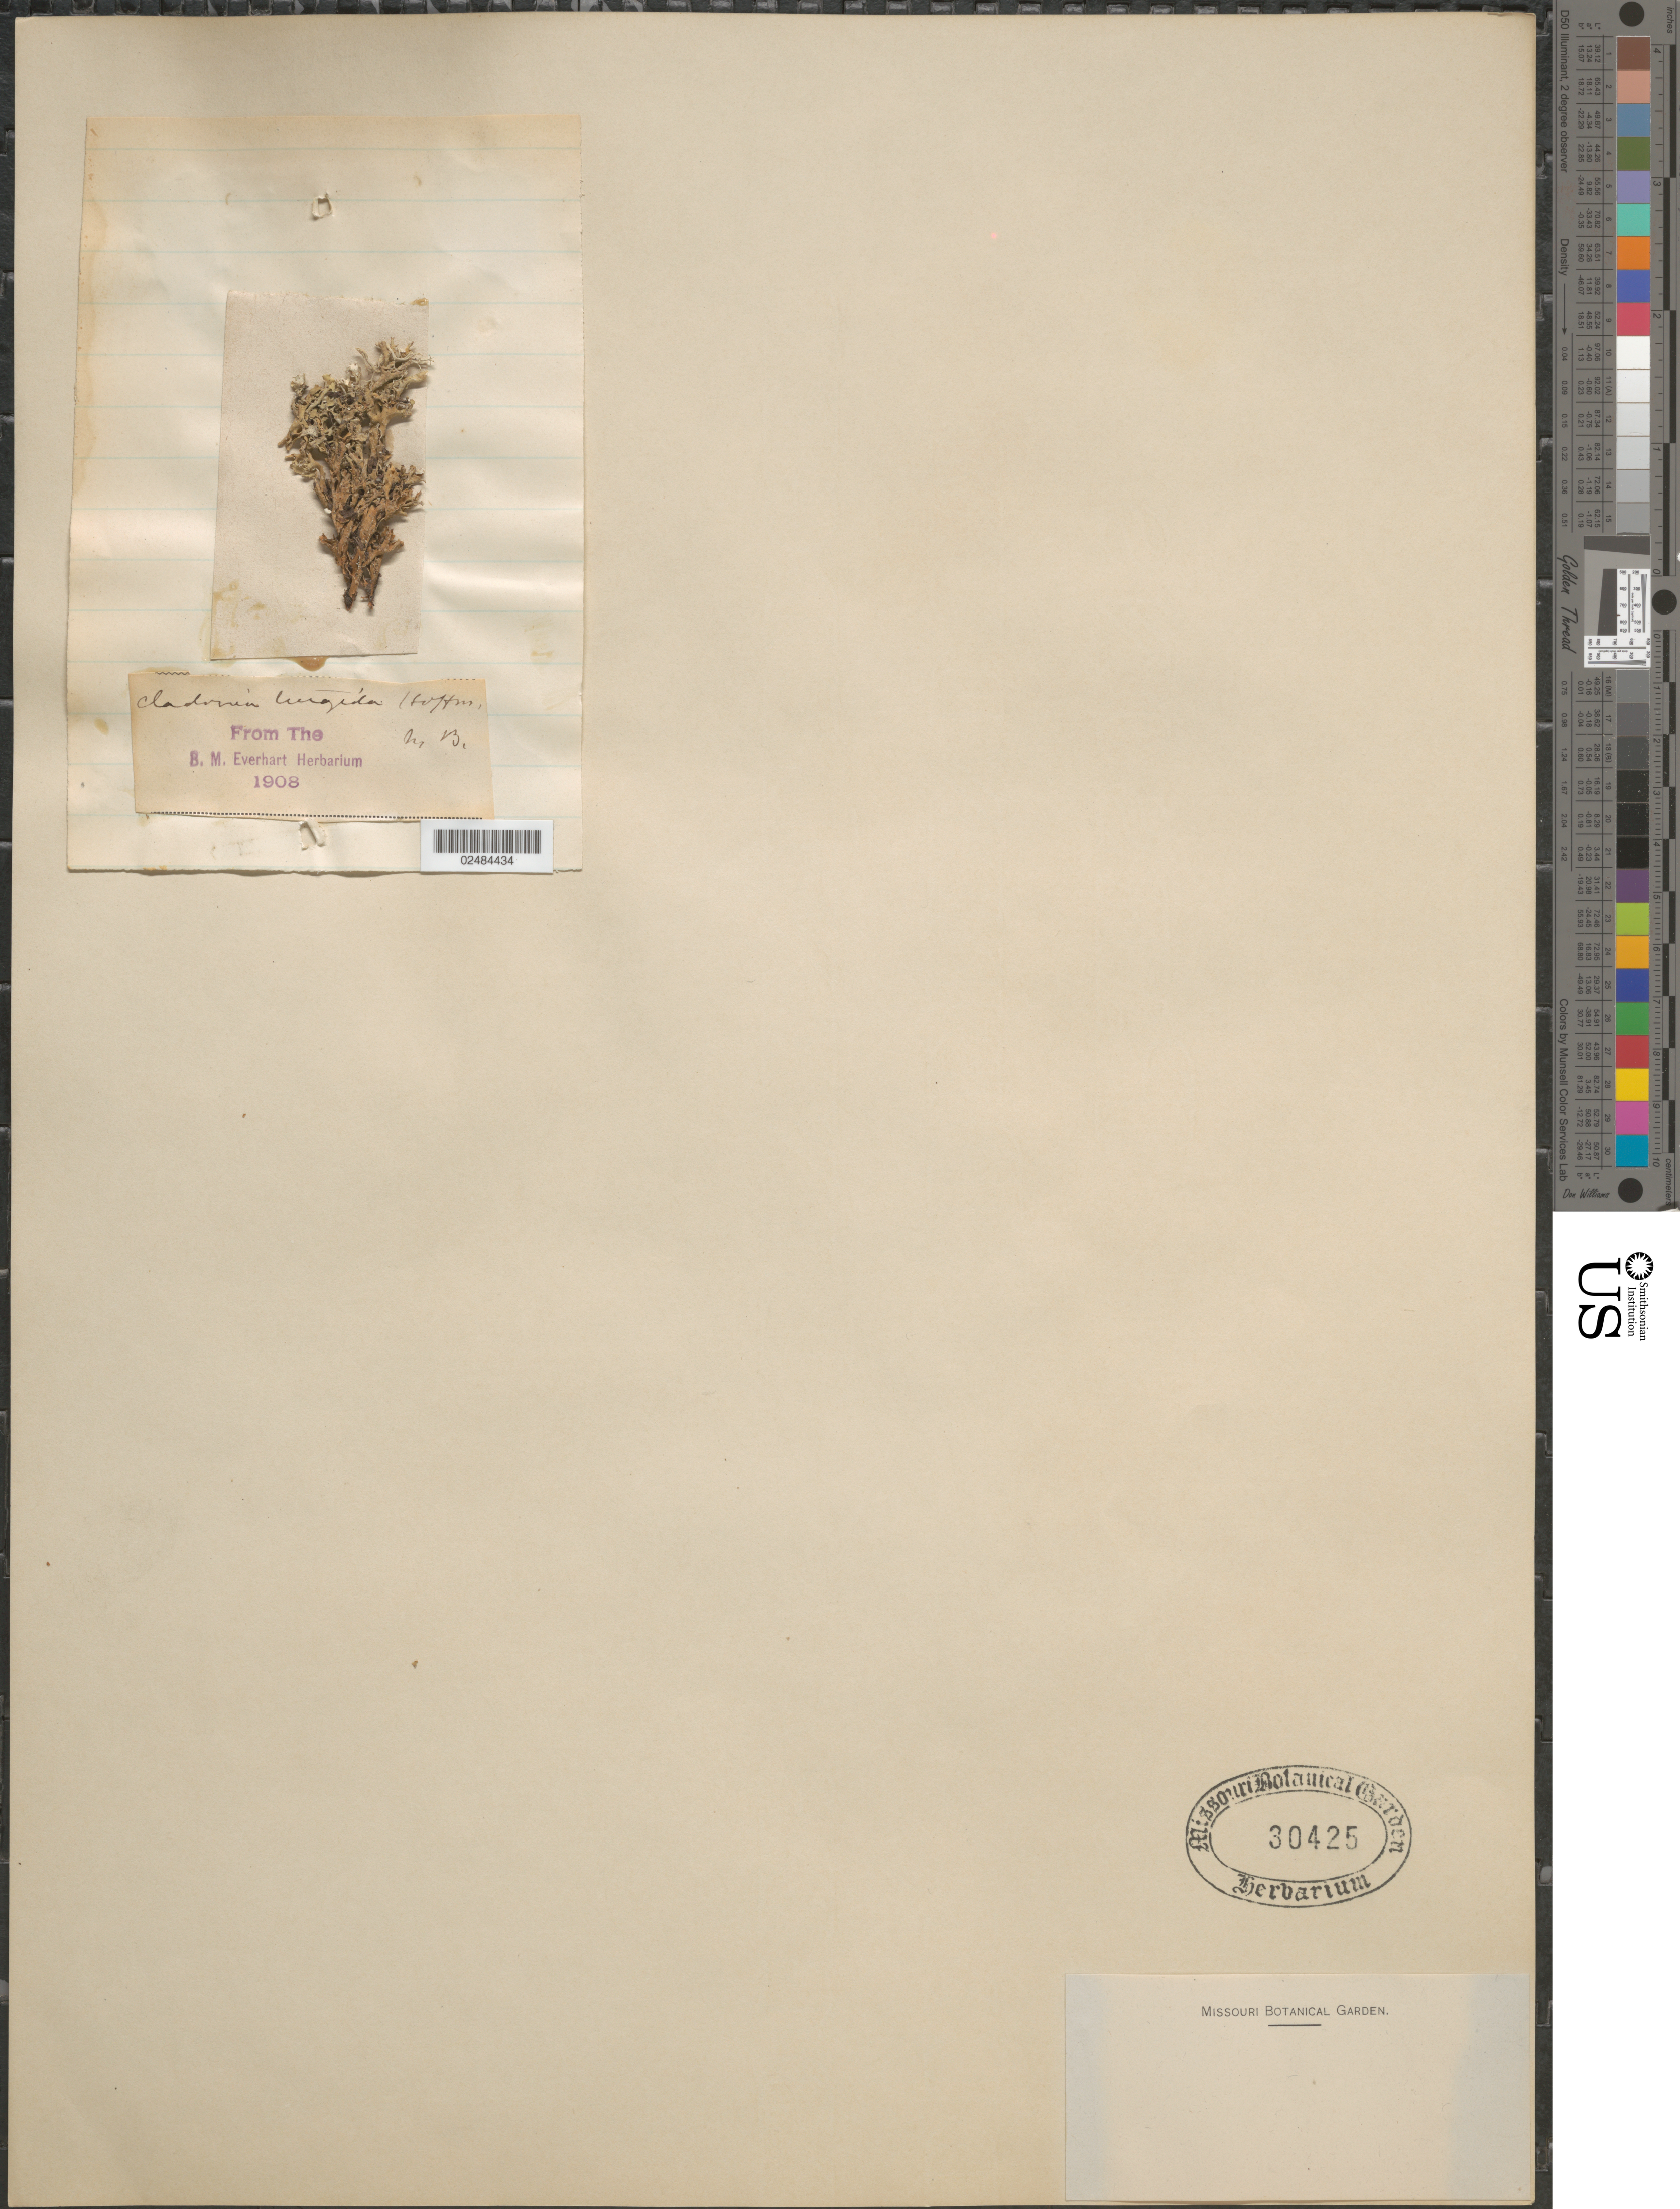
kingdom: Fungi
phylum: Ascomycota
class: Lecanoromycetes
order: Lecanorales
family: Cladoniaceae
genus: Cladonia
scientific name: Cladonia turgida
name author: Ehrh. ex Hoffm.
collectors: ex herb. B.M. Everhart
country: United States